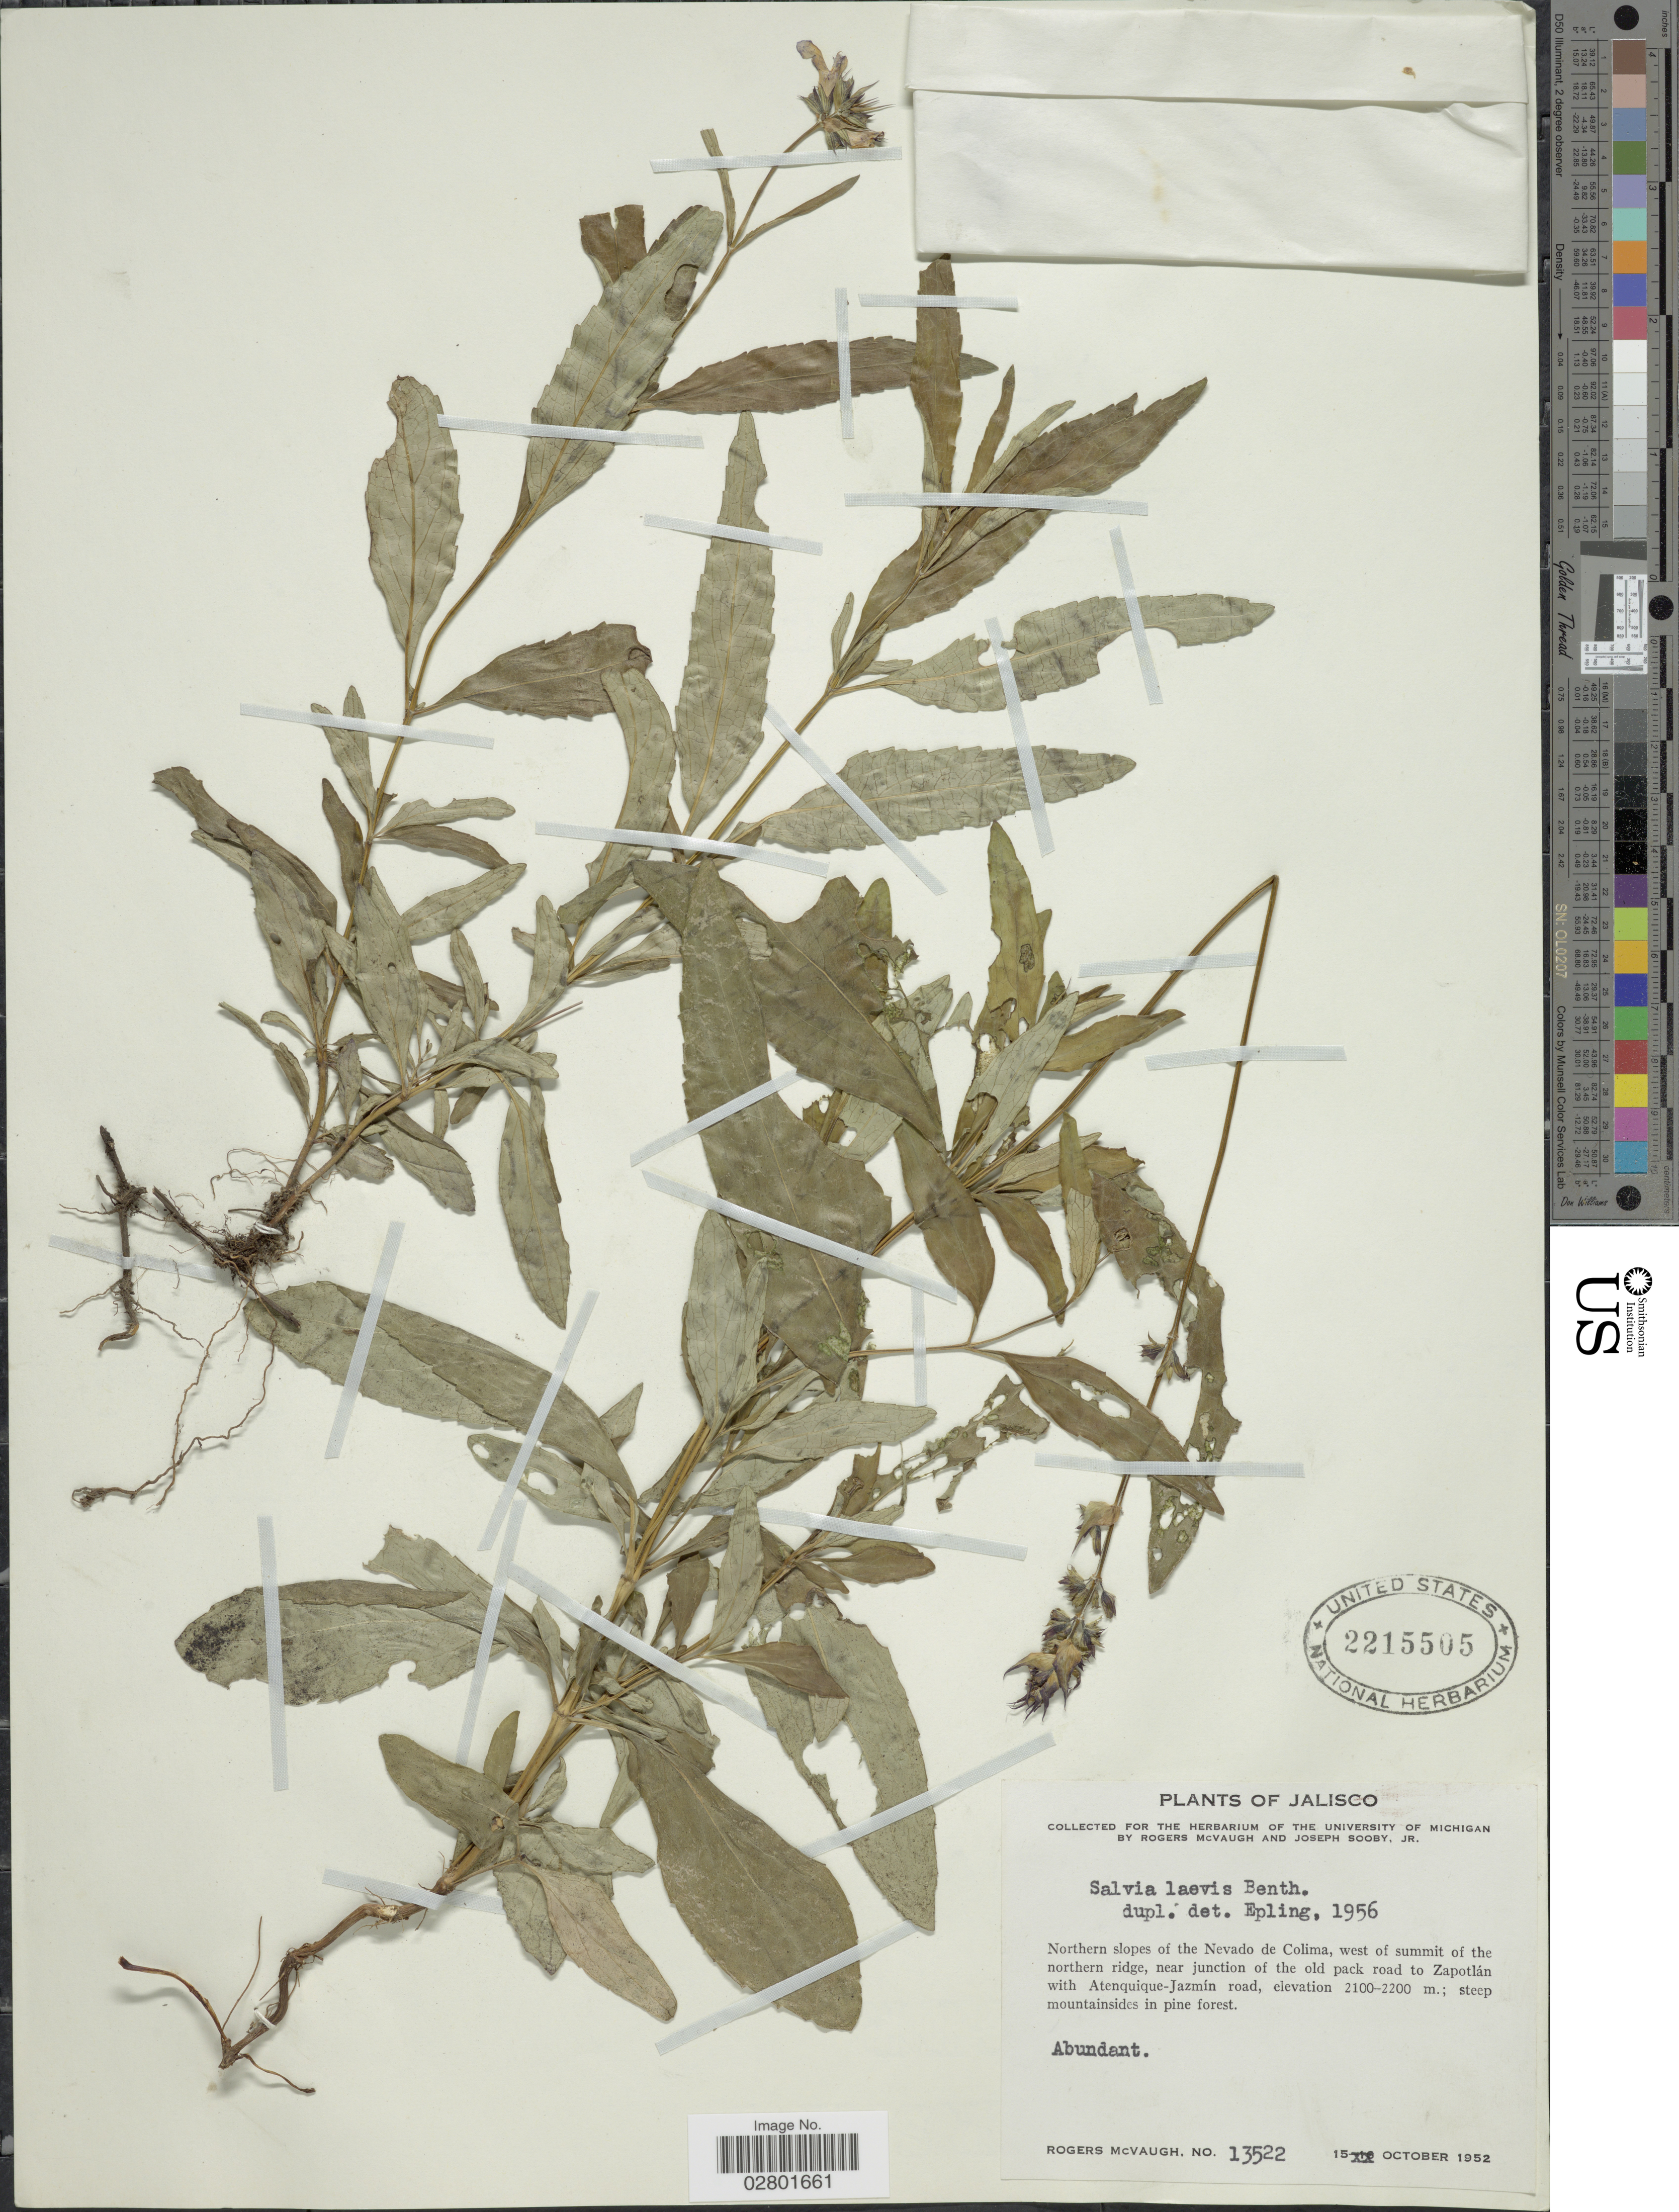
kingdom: Plantae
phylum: Tracheophyta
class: Magnoliopsida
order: Lamiales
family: Lamiaceae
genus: Salvia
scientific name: Salvia laevis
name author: Benth.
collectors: R. McVaugh & J. Sooby Jr.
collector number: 13522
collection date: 1952-10-15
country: Mexico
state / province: Jalisco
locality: Northern slopes of the Nevado de Colima, west of summit of the northern ridge, near junction of the old pack road to Zapotlán with Atenquique-Jazmín road.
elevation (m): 2100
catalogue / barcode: US 2215505